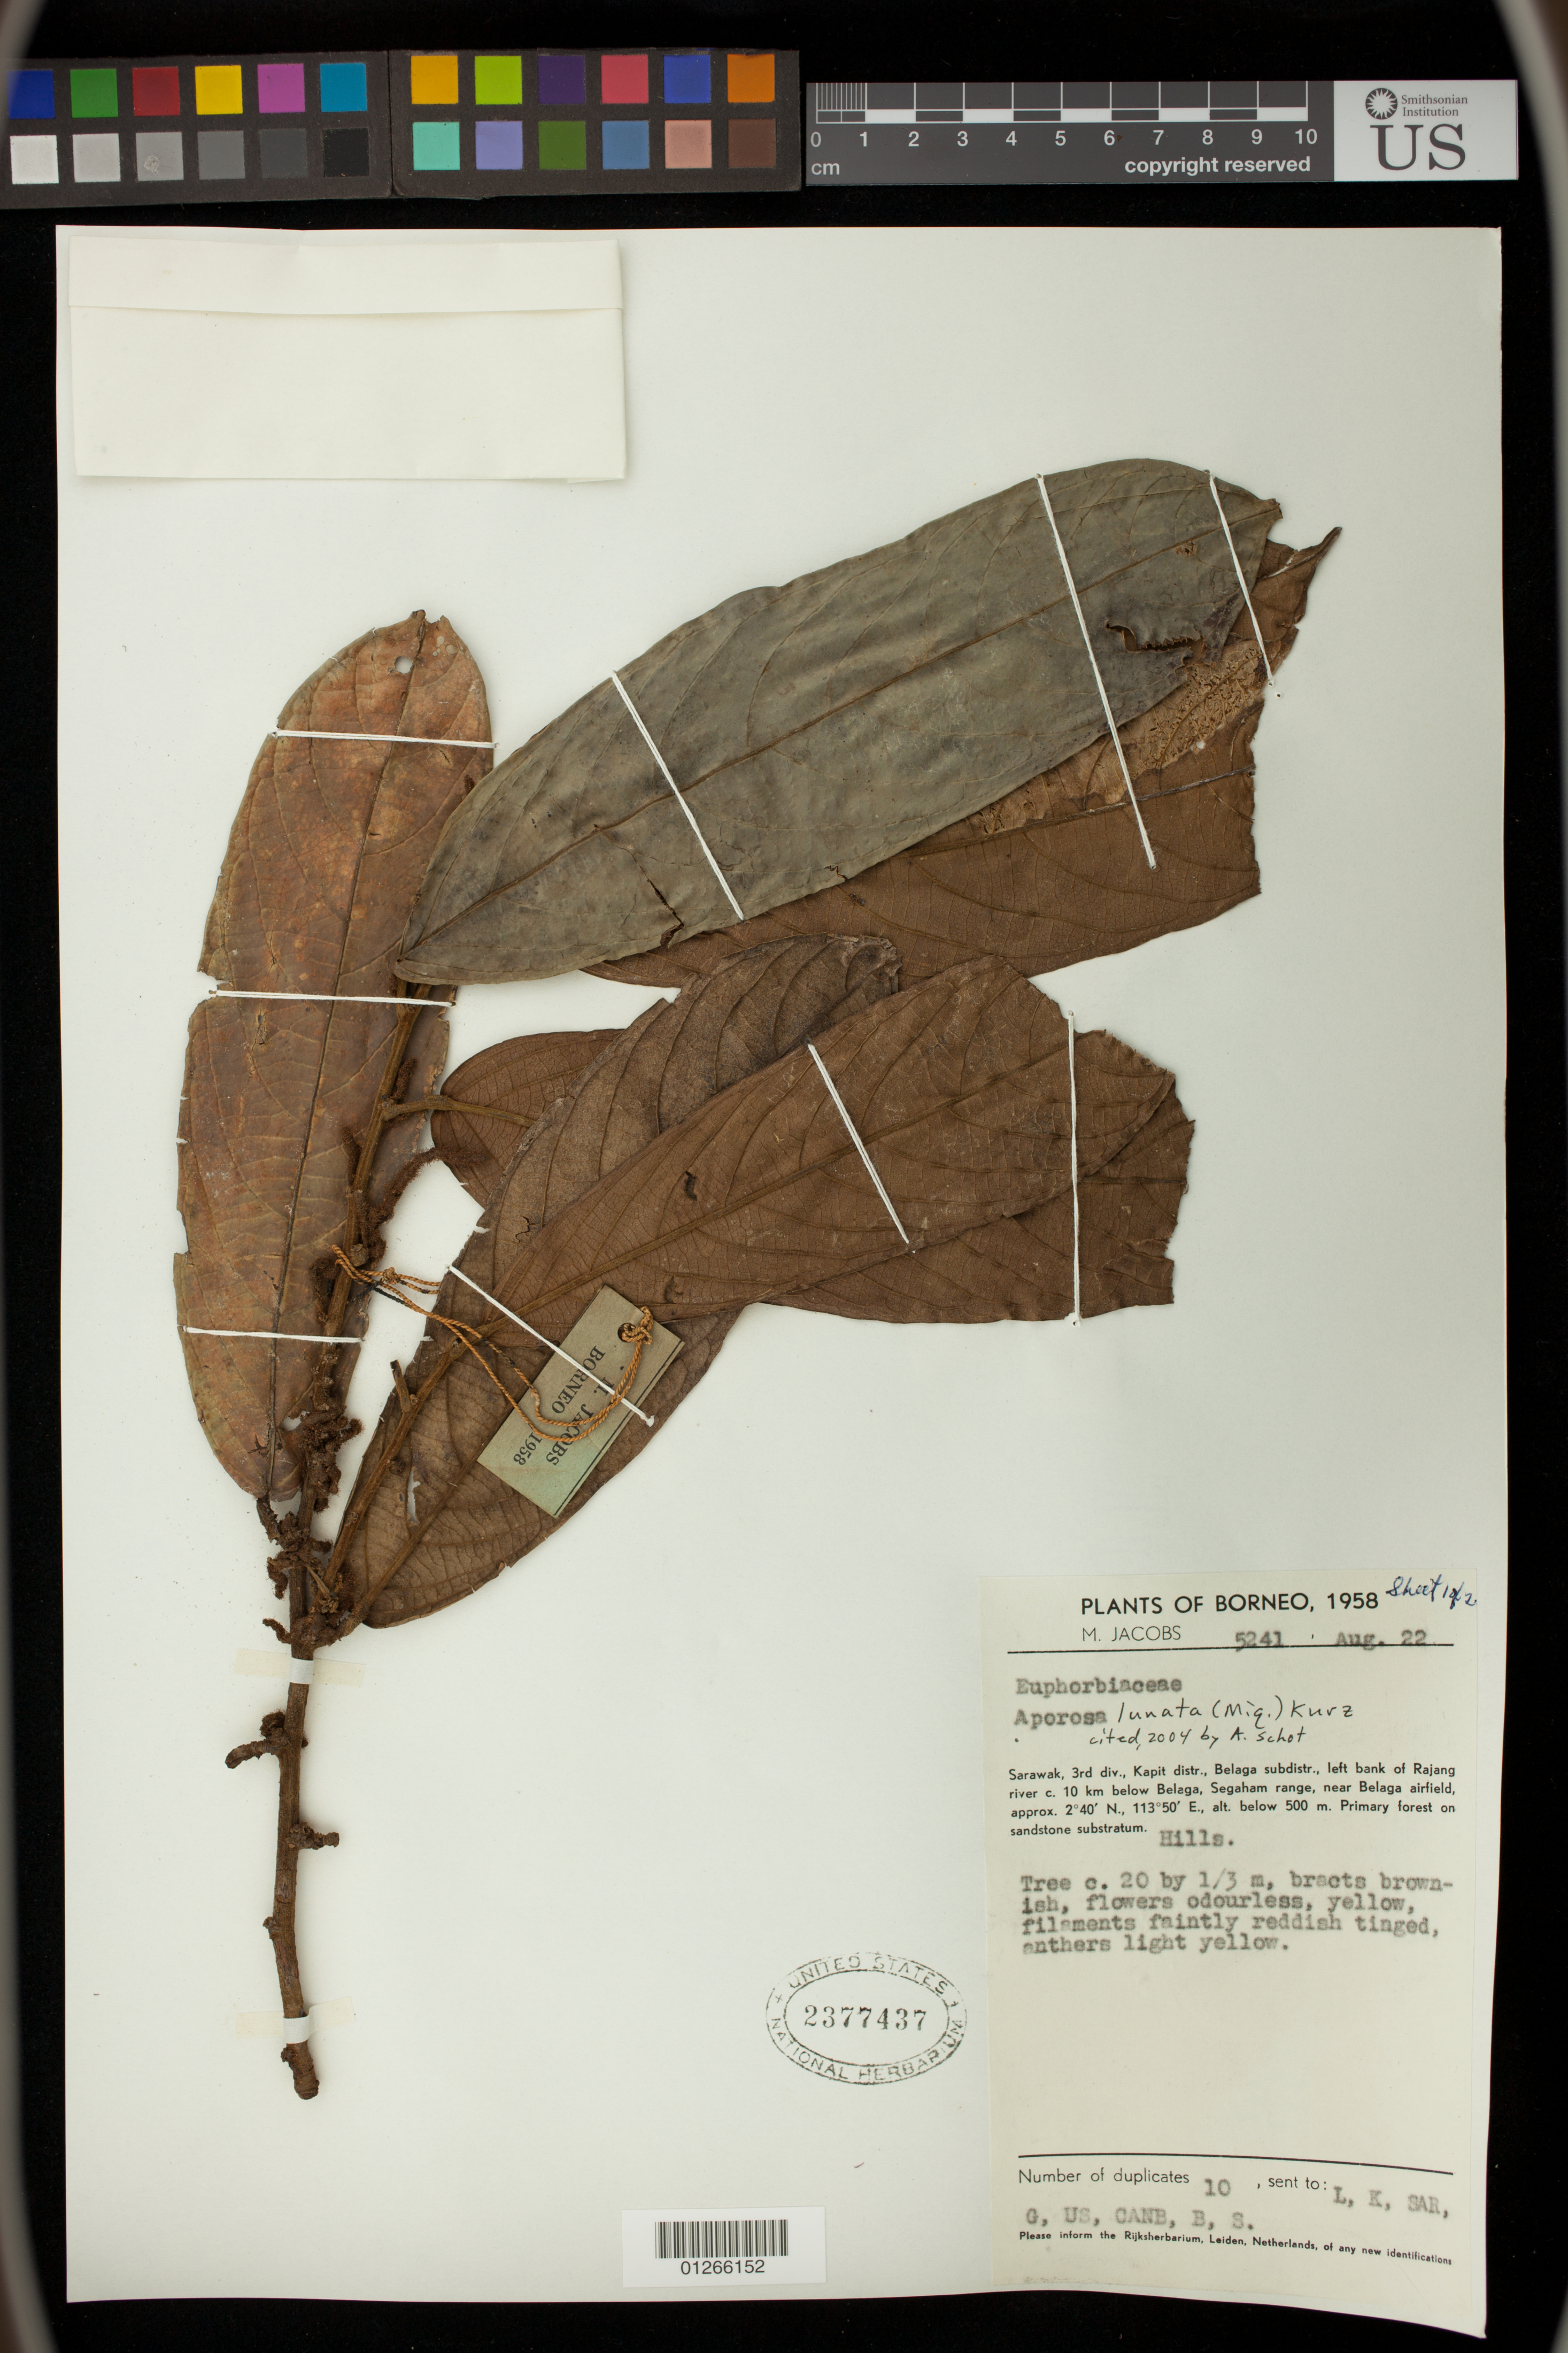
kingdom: Plantae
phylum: Tracheophyta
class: Magnoliopsida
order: Malpighiales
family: Phyllanthaceae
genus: Aporosa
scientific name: Aporosa lunata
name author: (Miq.) Kurz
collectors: M. Jacobs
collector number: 5241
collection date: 1958-08-22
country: Indonesia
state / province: Sarawak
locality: Sarawak,3rd div., Kapit distr., Belaga subdistr., left bank of Rajang river c. 10 km below Belaga, Segaham range, near Belaga airfield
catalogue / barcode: US 2377437